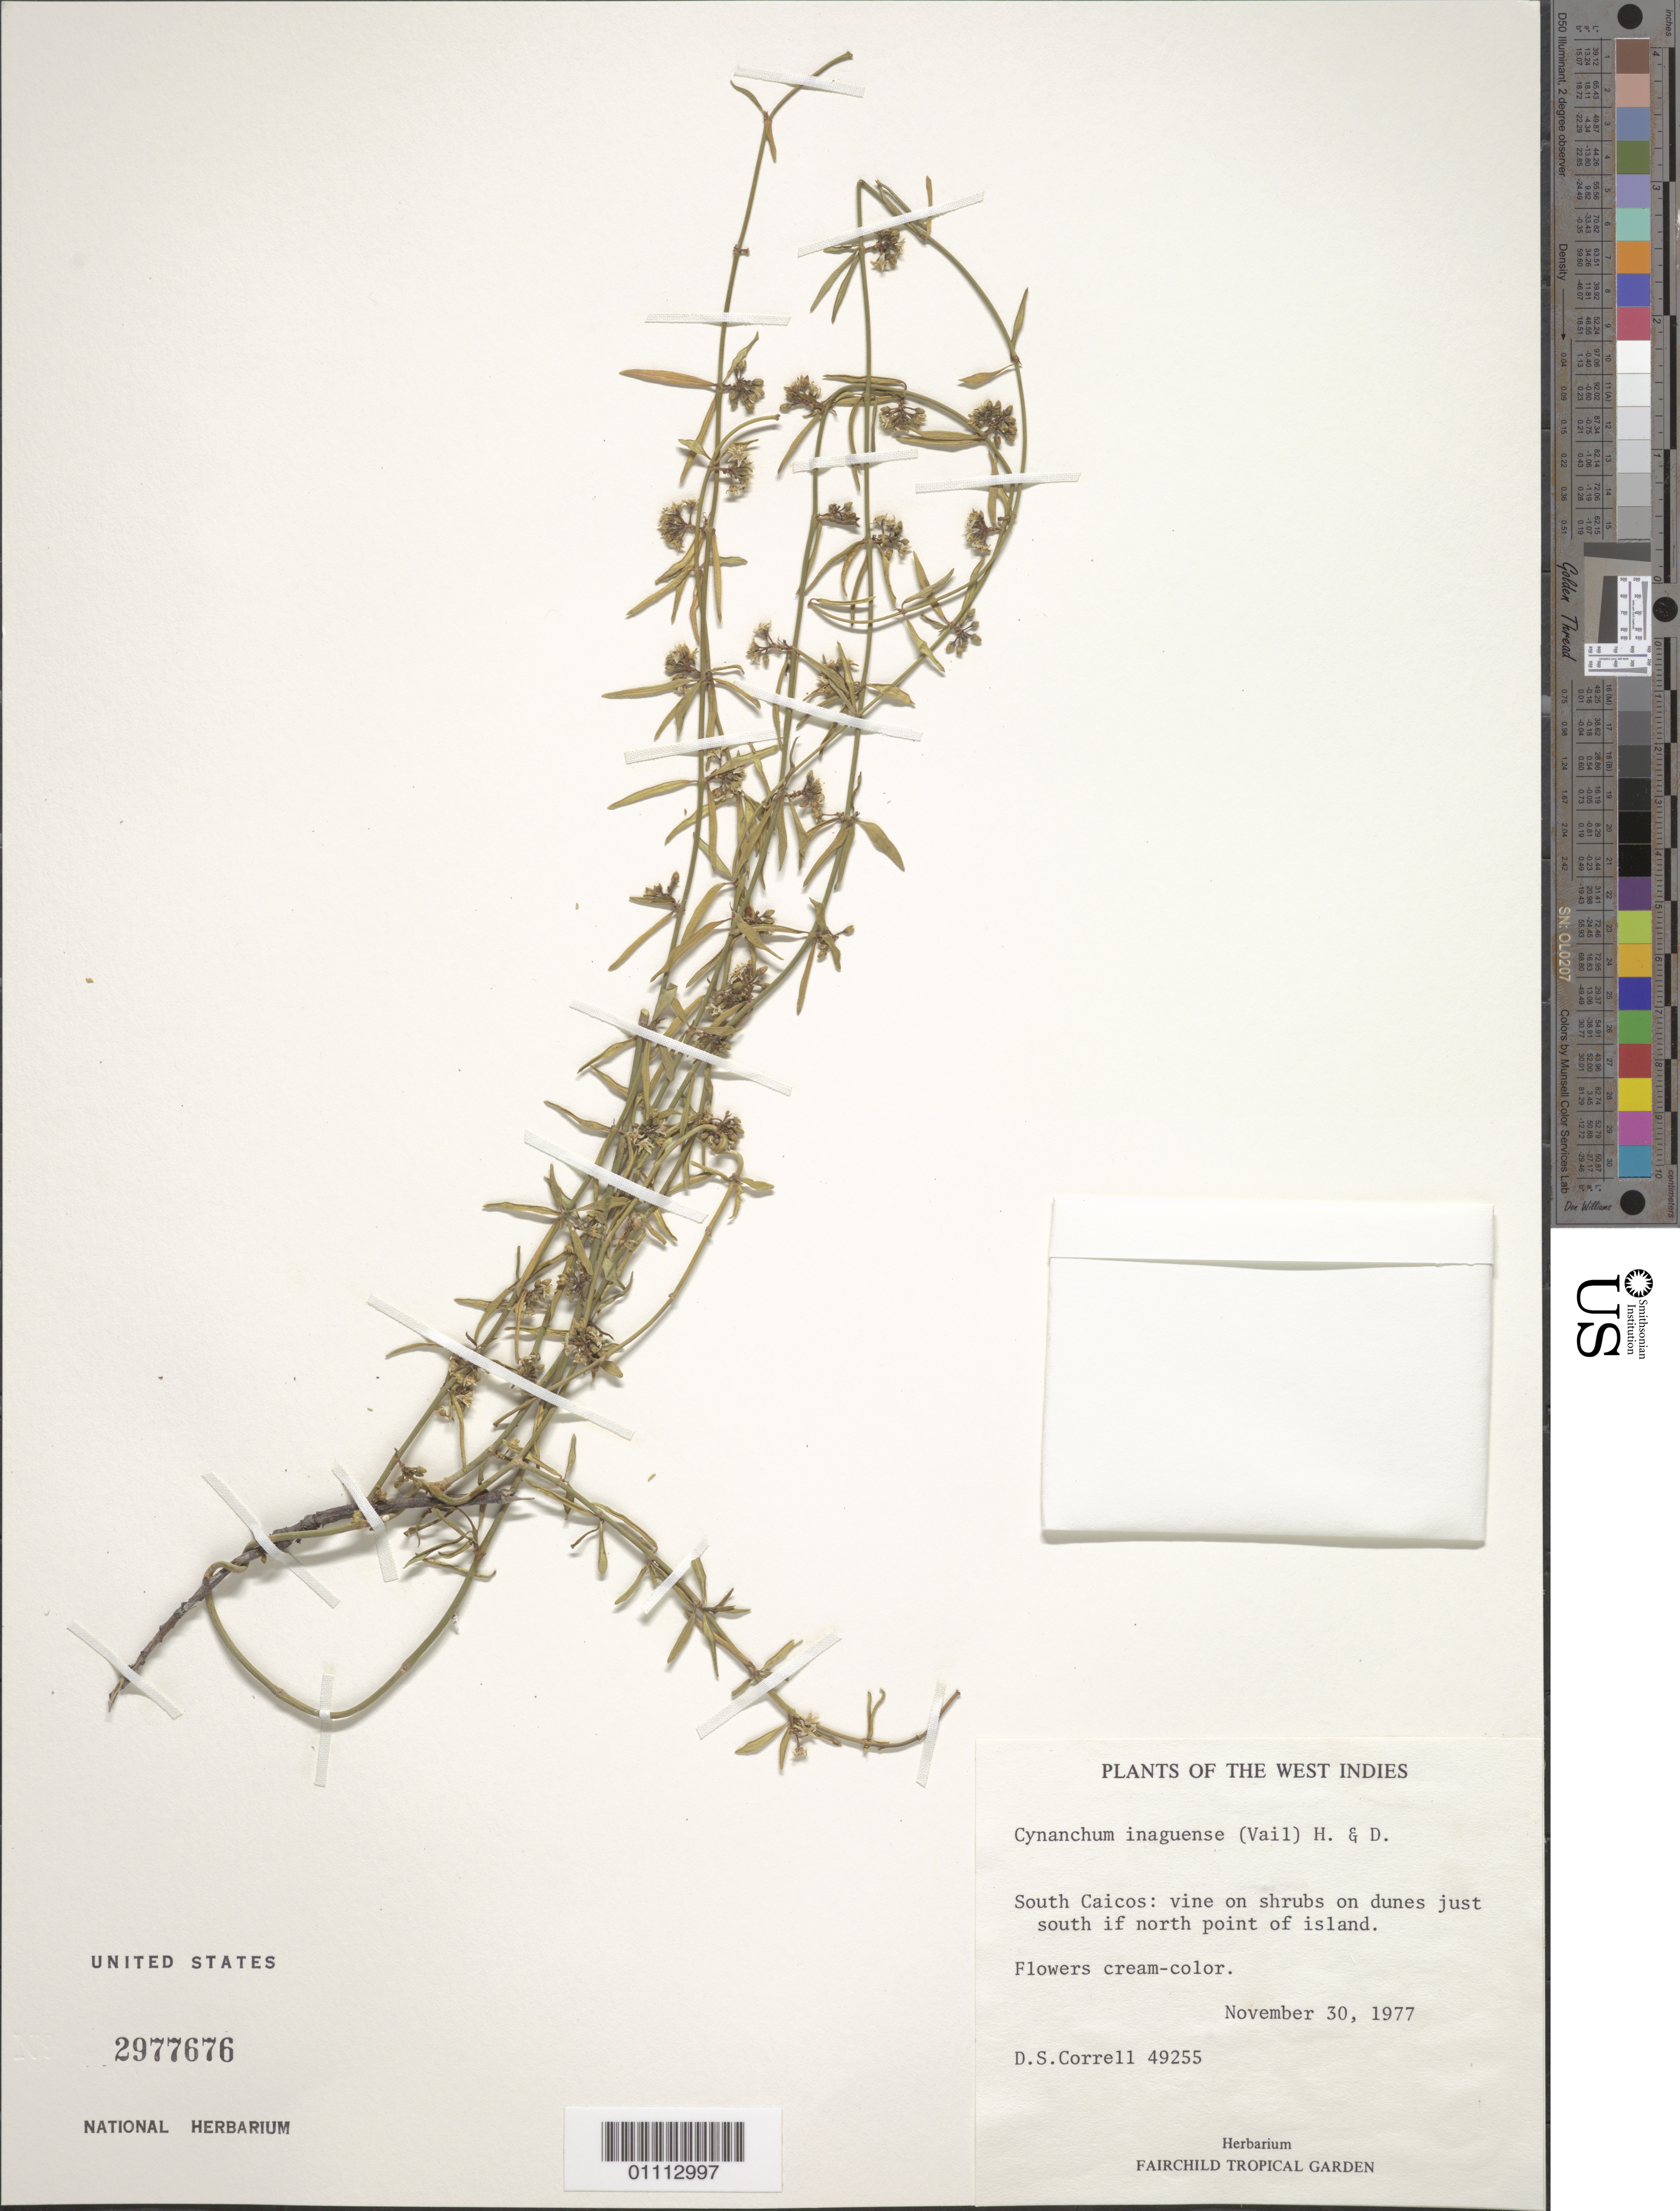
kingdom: Plantae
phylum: Tracheophyta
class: Magnoliopsida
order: Gentianales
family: Apocynaceae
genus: Cynanchum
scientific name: Cynanchum inaguense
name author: (Vail) R.A. Howard & Dunbar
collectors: D. S. Correll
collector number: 49255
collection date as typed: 30 Nov 1977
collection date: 1977-11-30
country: Turks and Caicos Islands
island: South Caicos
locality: On dunes just S of N point of island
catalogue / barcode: US 2977676